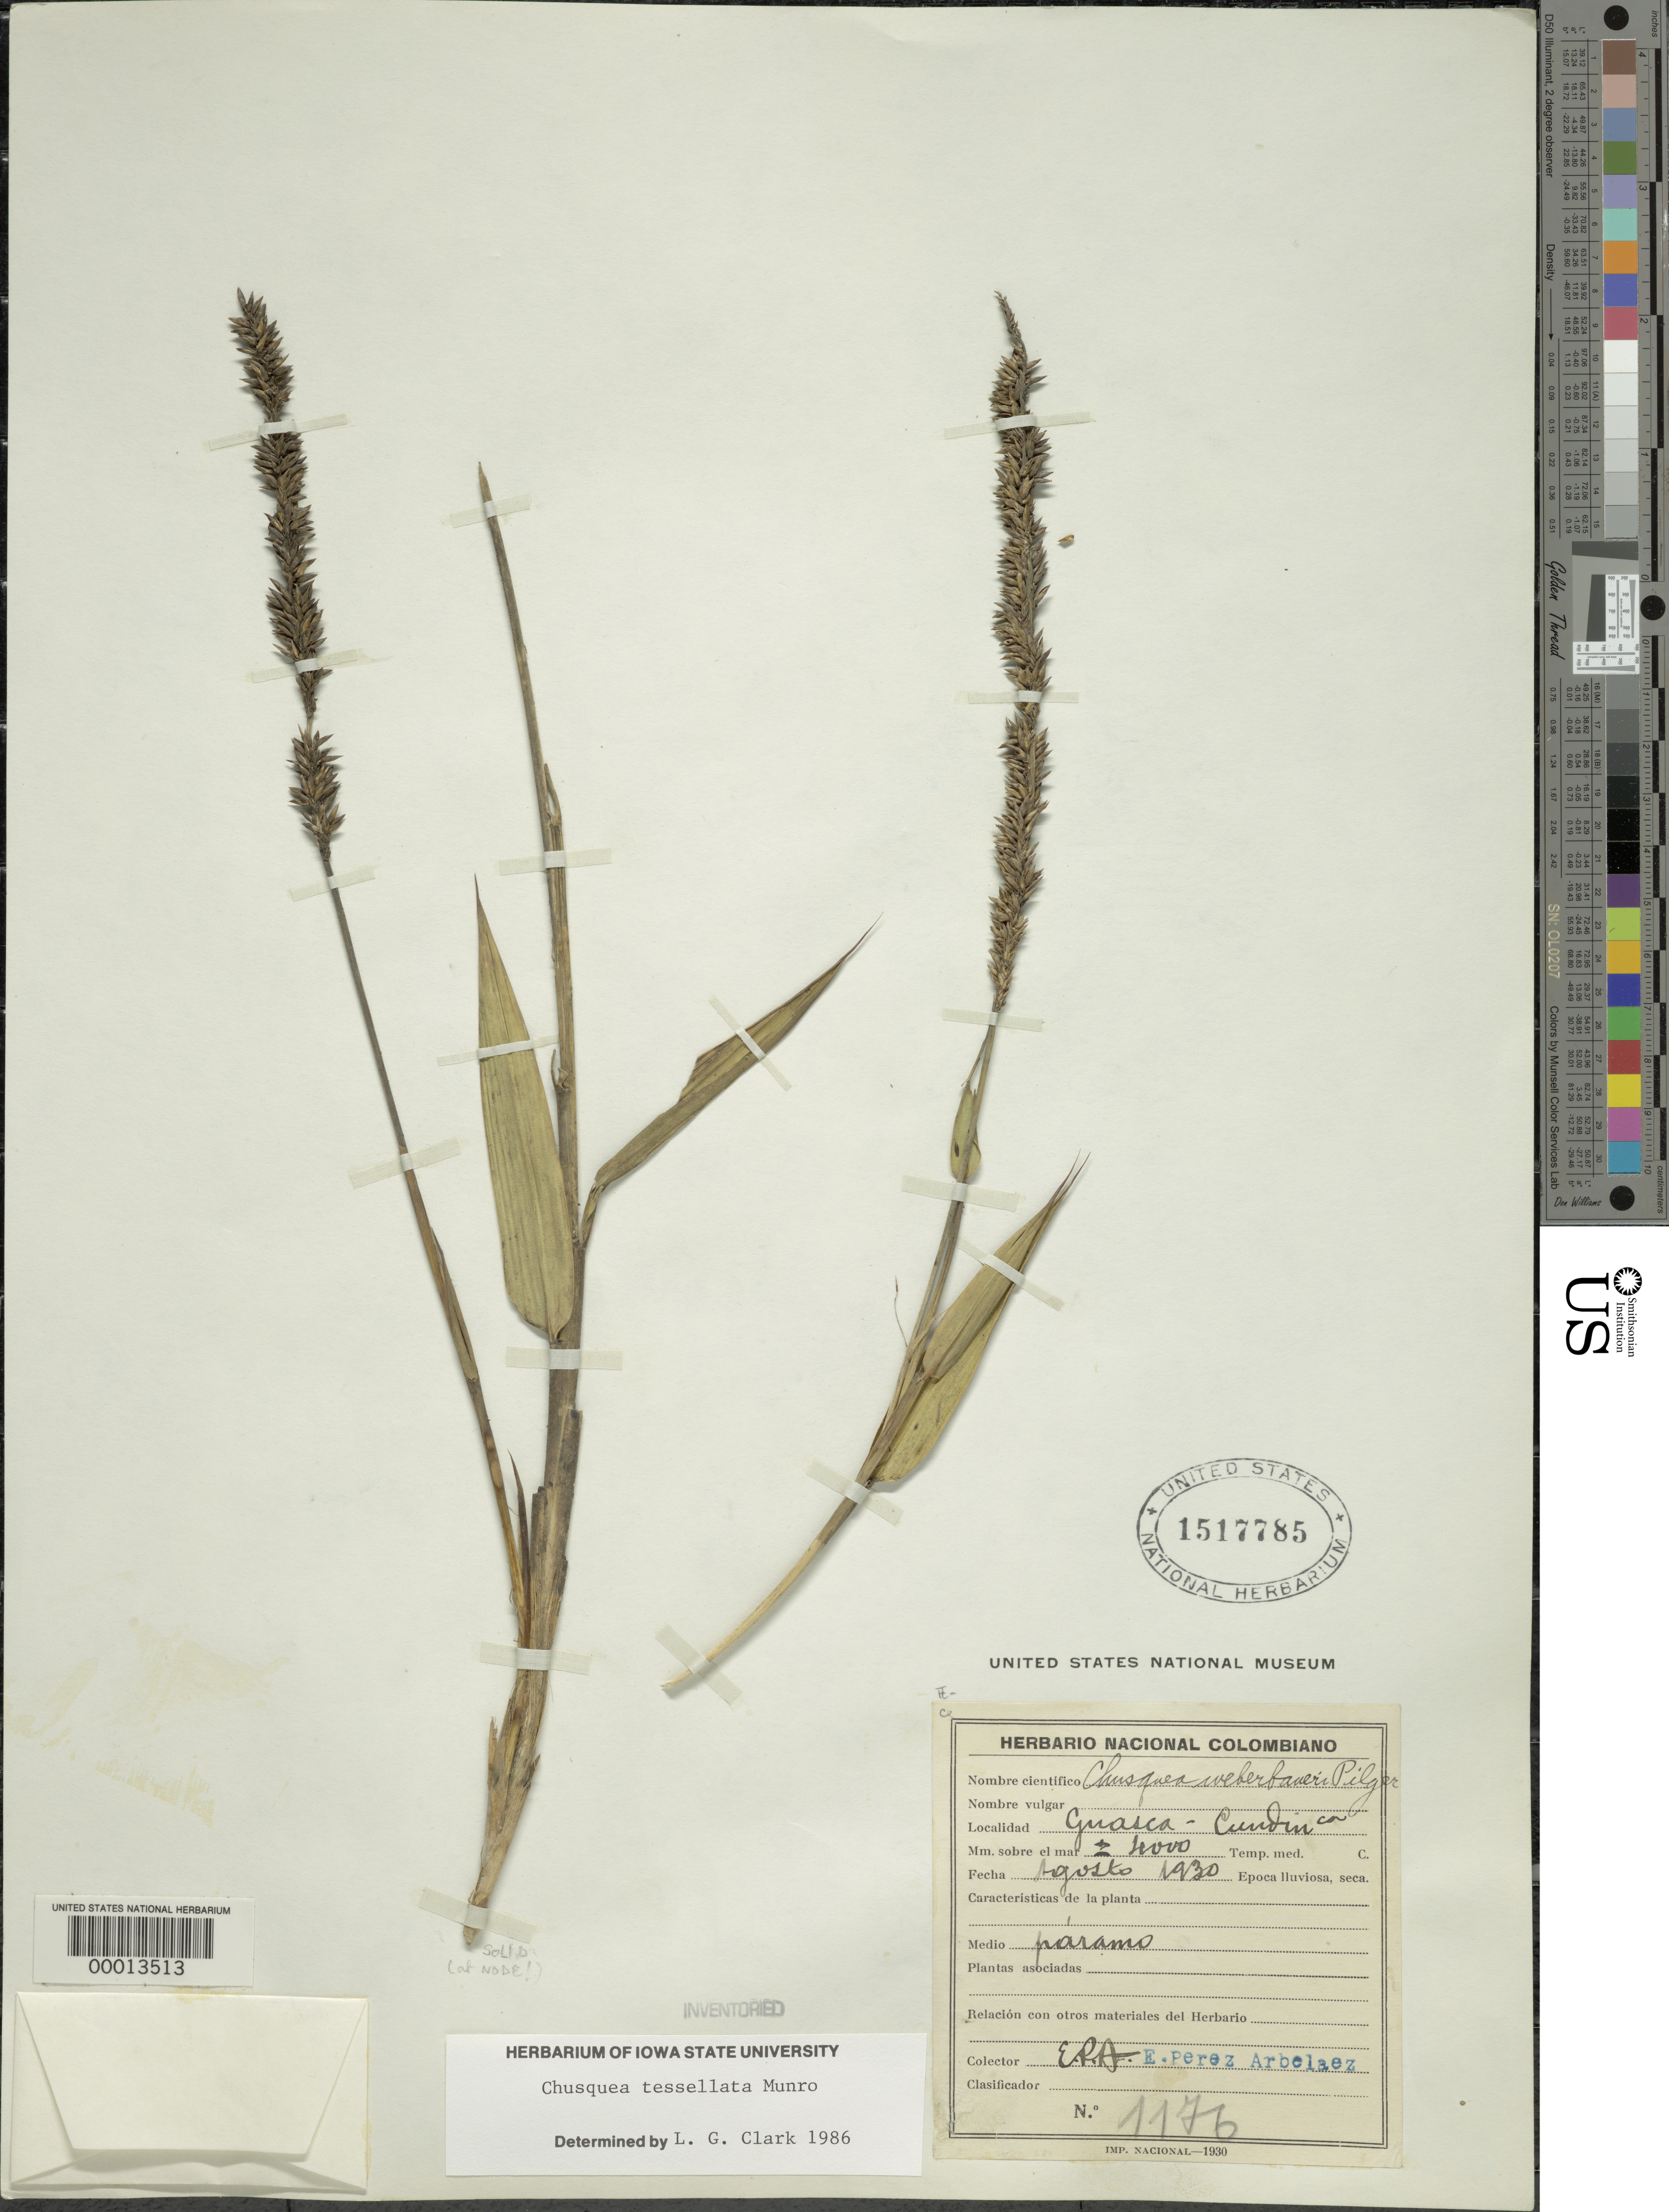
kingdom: Plantae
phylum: Tracheophyta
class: Liliopsida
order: Poales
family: Poaceae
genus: Chusquea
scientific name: Chusquea tessellata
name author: Munro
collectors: E. Pérez Arbeláez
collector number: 1176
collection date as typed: Aug 1930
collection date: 1930-08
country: Colombia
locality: Guasca, Cundinca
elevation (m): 4000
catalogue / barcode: US 1517785